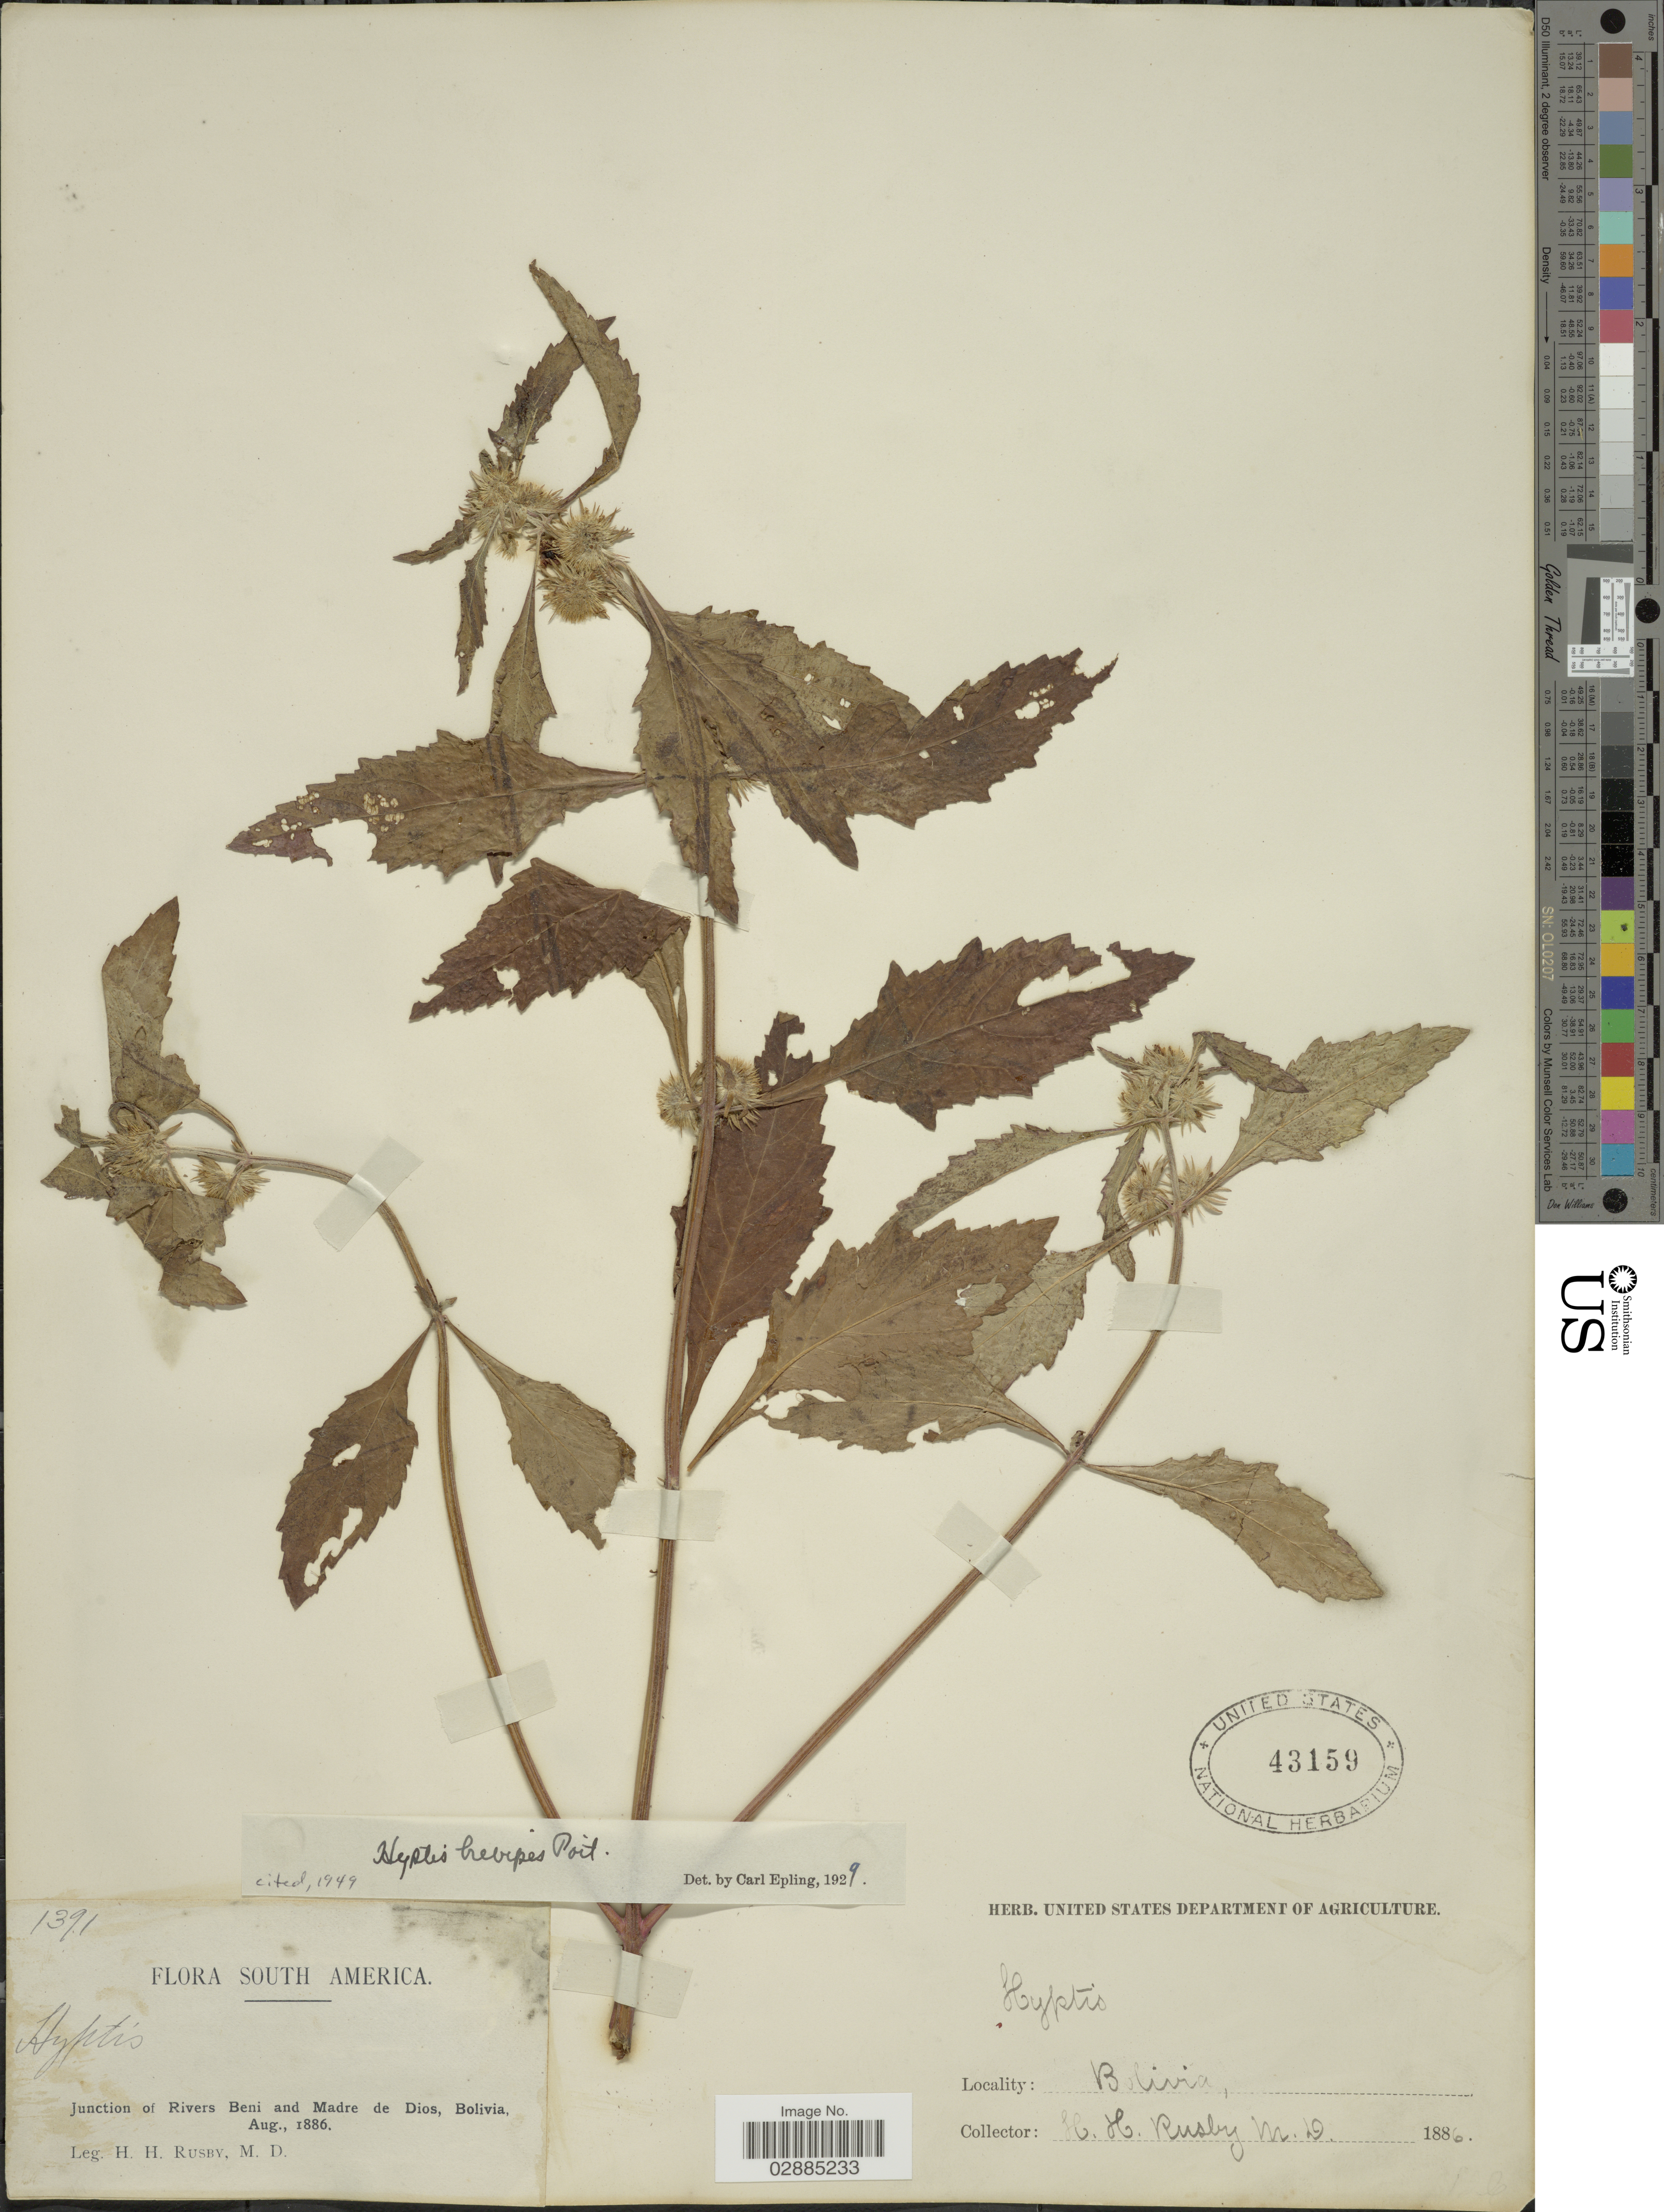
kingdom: Plantae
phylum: Tracheophyta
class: Magnoliopsida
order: Lamiales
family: Lamiaceae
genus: Hyptis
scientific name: Hyptis brevipes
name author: Poit.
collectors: H. H. Rusby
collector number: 1391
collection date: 1886-08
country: Bolivia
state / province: Beni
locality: Junction of Rivers Beni and Madre de Dios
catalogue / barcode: US 43159